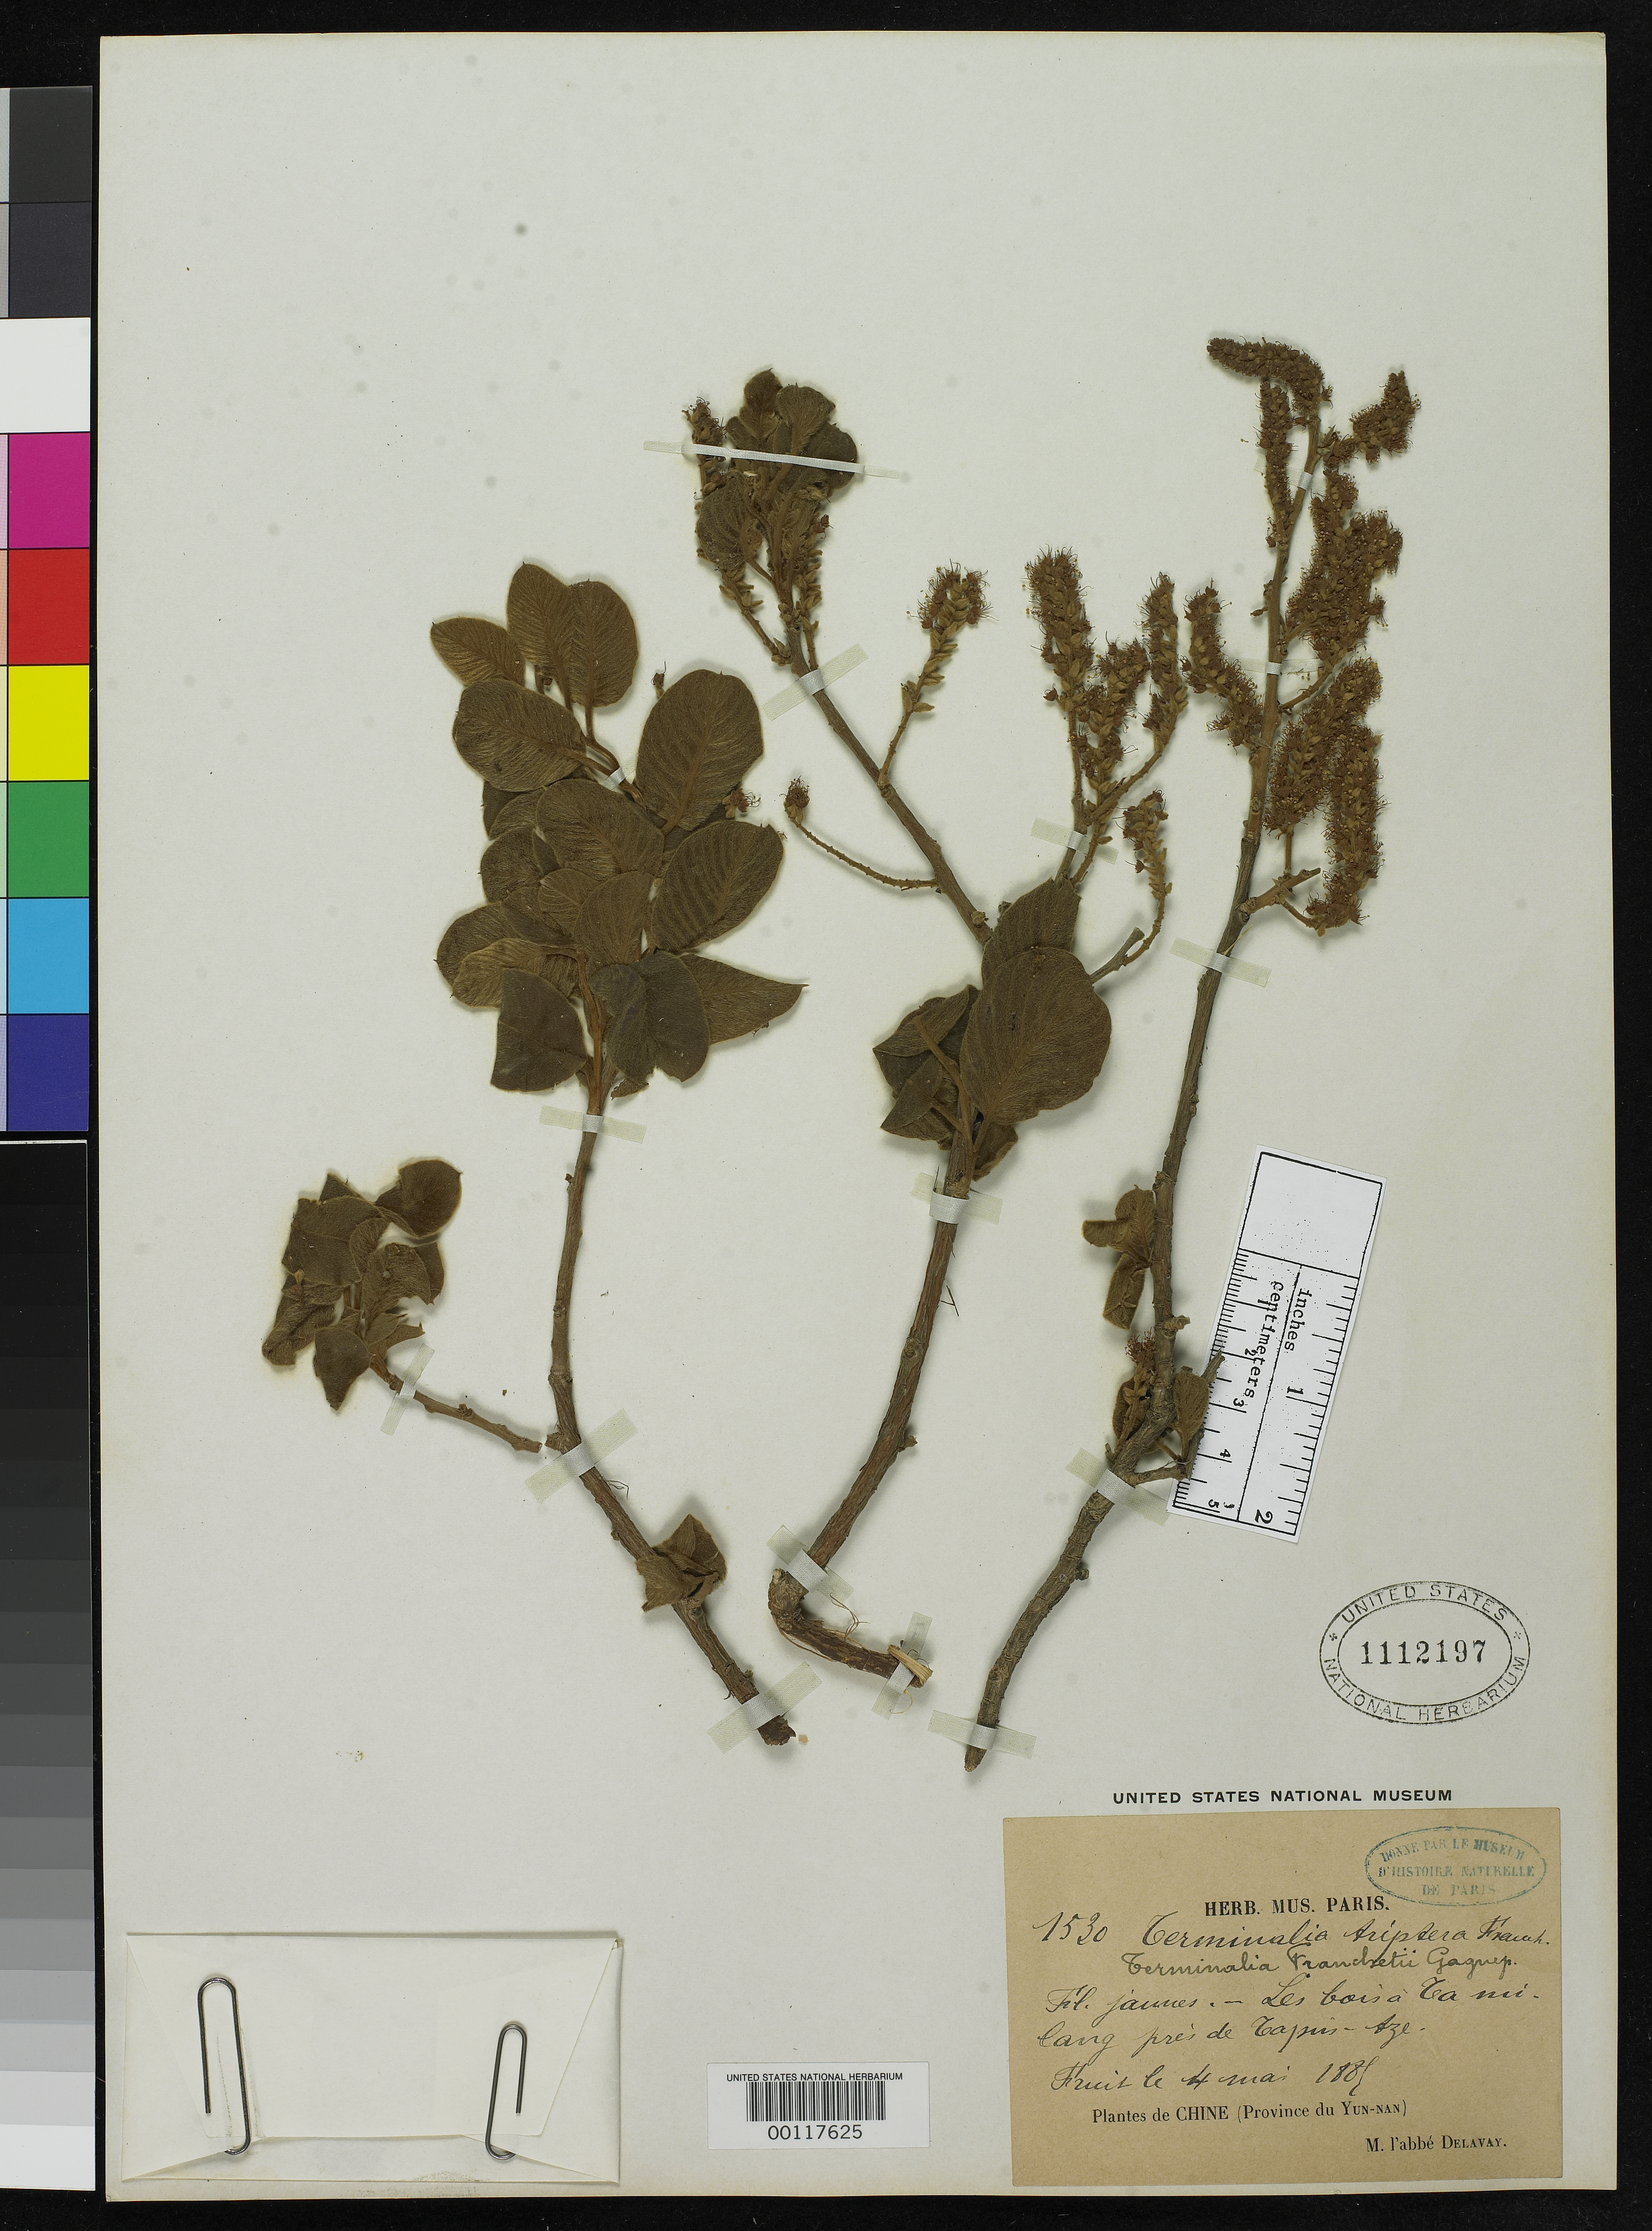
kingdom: Plantae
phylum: Tracheophyta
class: Magnoliopsida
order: Myrtales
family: Combretaceae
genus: Terminalia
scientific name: Terminalia triptera Franch., non Stapf, 1895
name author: Franch. in Morot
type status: Lectotype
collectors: P. Delavay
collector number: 1530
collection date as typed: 04 May 1885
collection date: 1885-05-04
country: China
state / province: Yunnan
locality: At Ta-Mi-Lang, near Tapin-Tswe.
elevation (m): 2200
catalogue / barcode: US 1112197-3